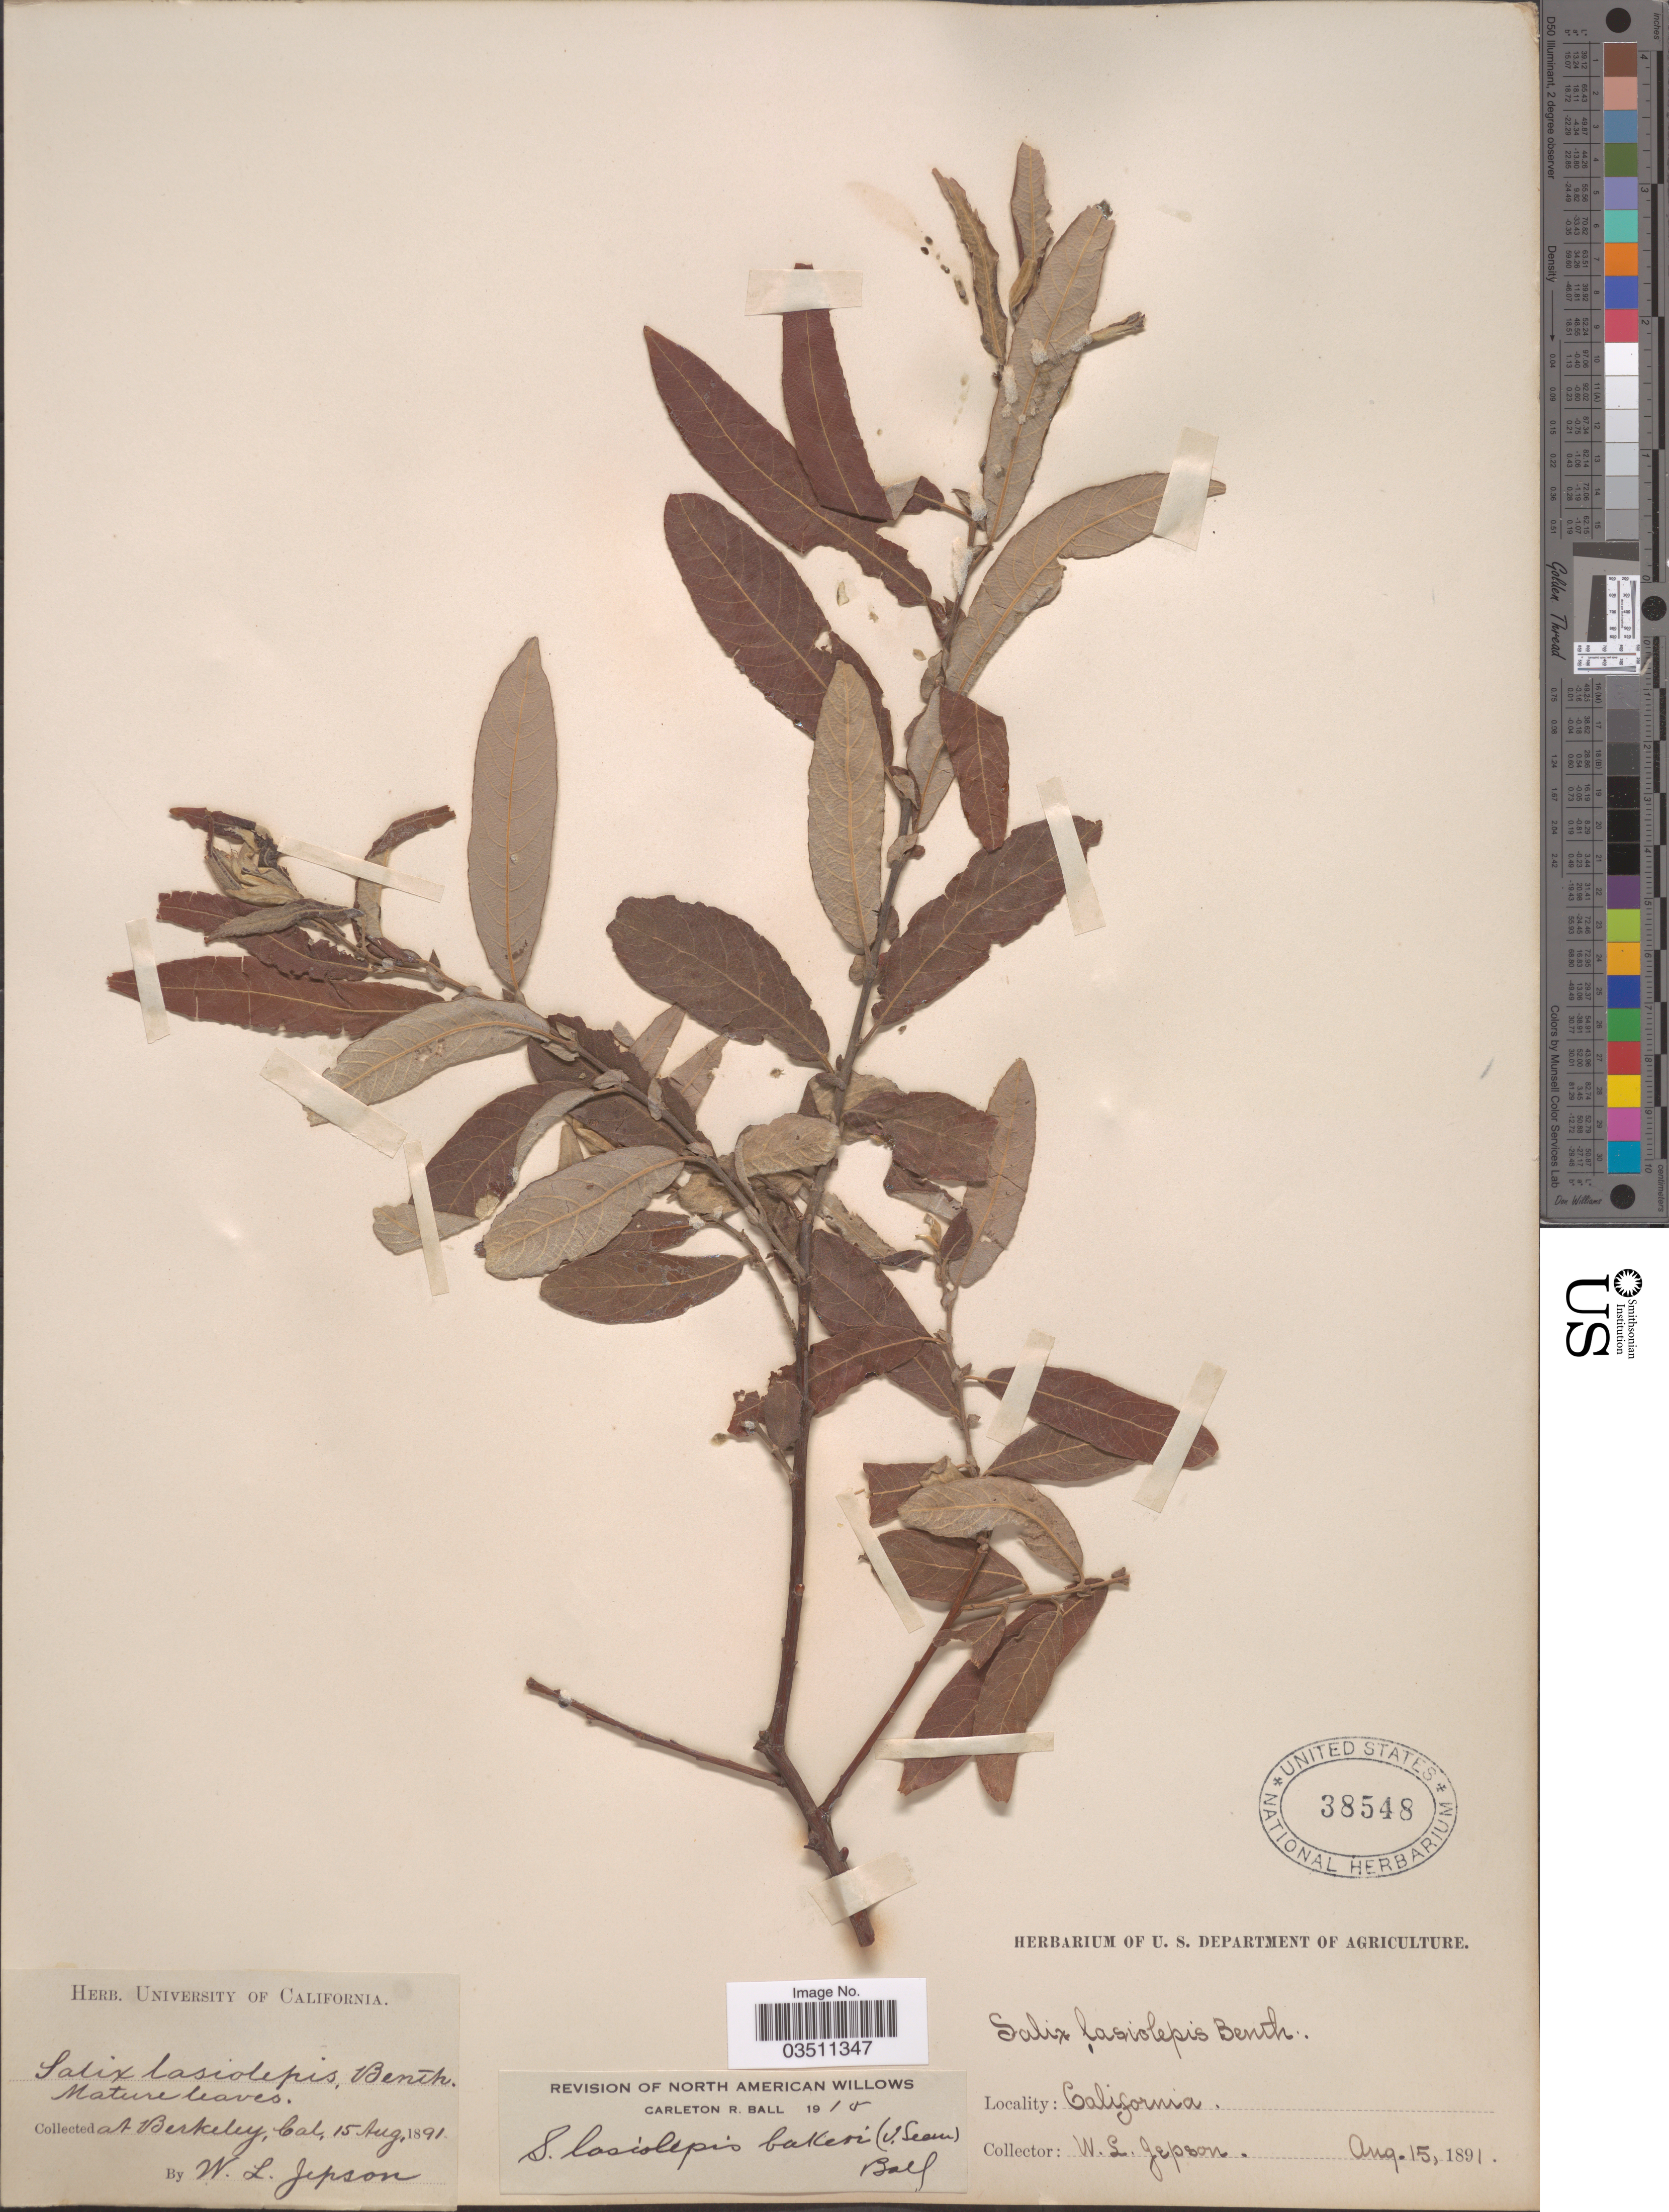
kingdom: Plantae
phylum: Tracheophyta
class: Magnoliopsida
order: Malpighiales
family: Salicaceae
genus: Salix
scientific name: Salix lasiolepis var. bakeri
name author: (Seemen) C.R. Ball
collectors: W. L. Jepson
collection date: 1891-08-15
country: United States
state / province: California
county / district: Alameda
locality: At Berkeley.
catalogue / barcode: US 38548